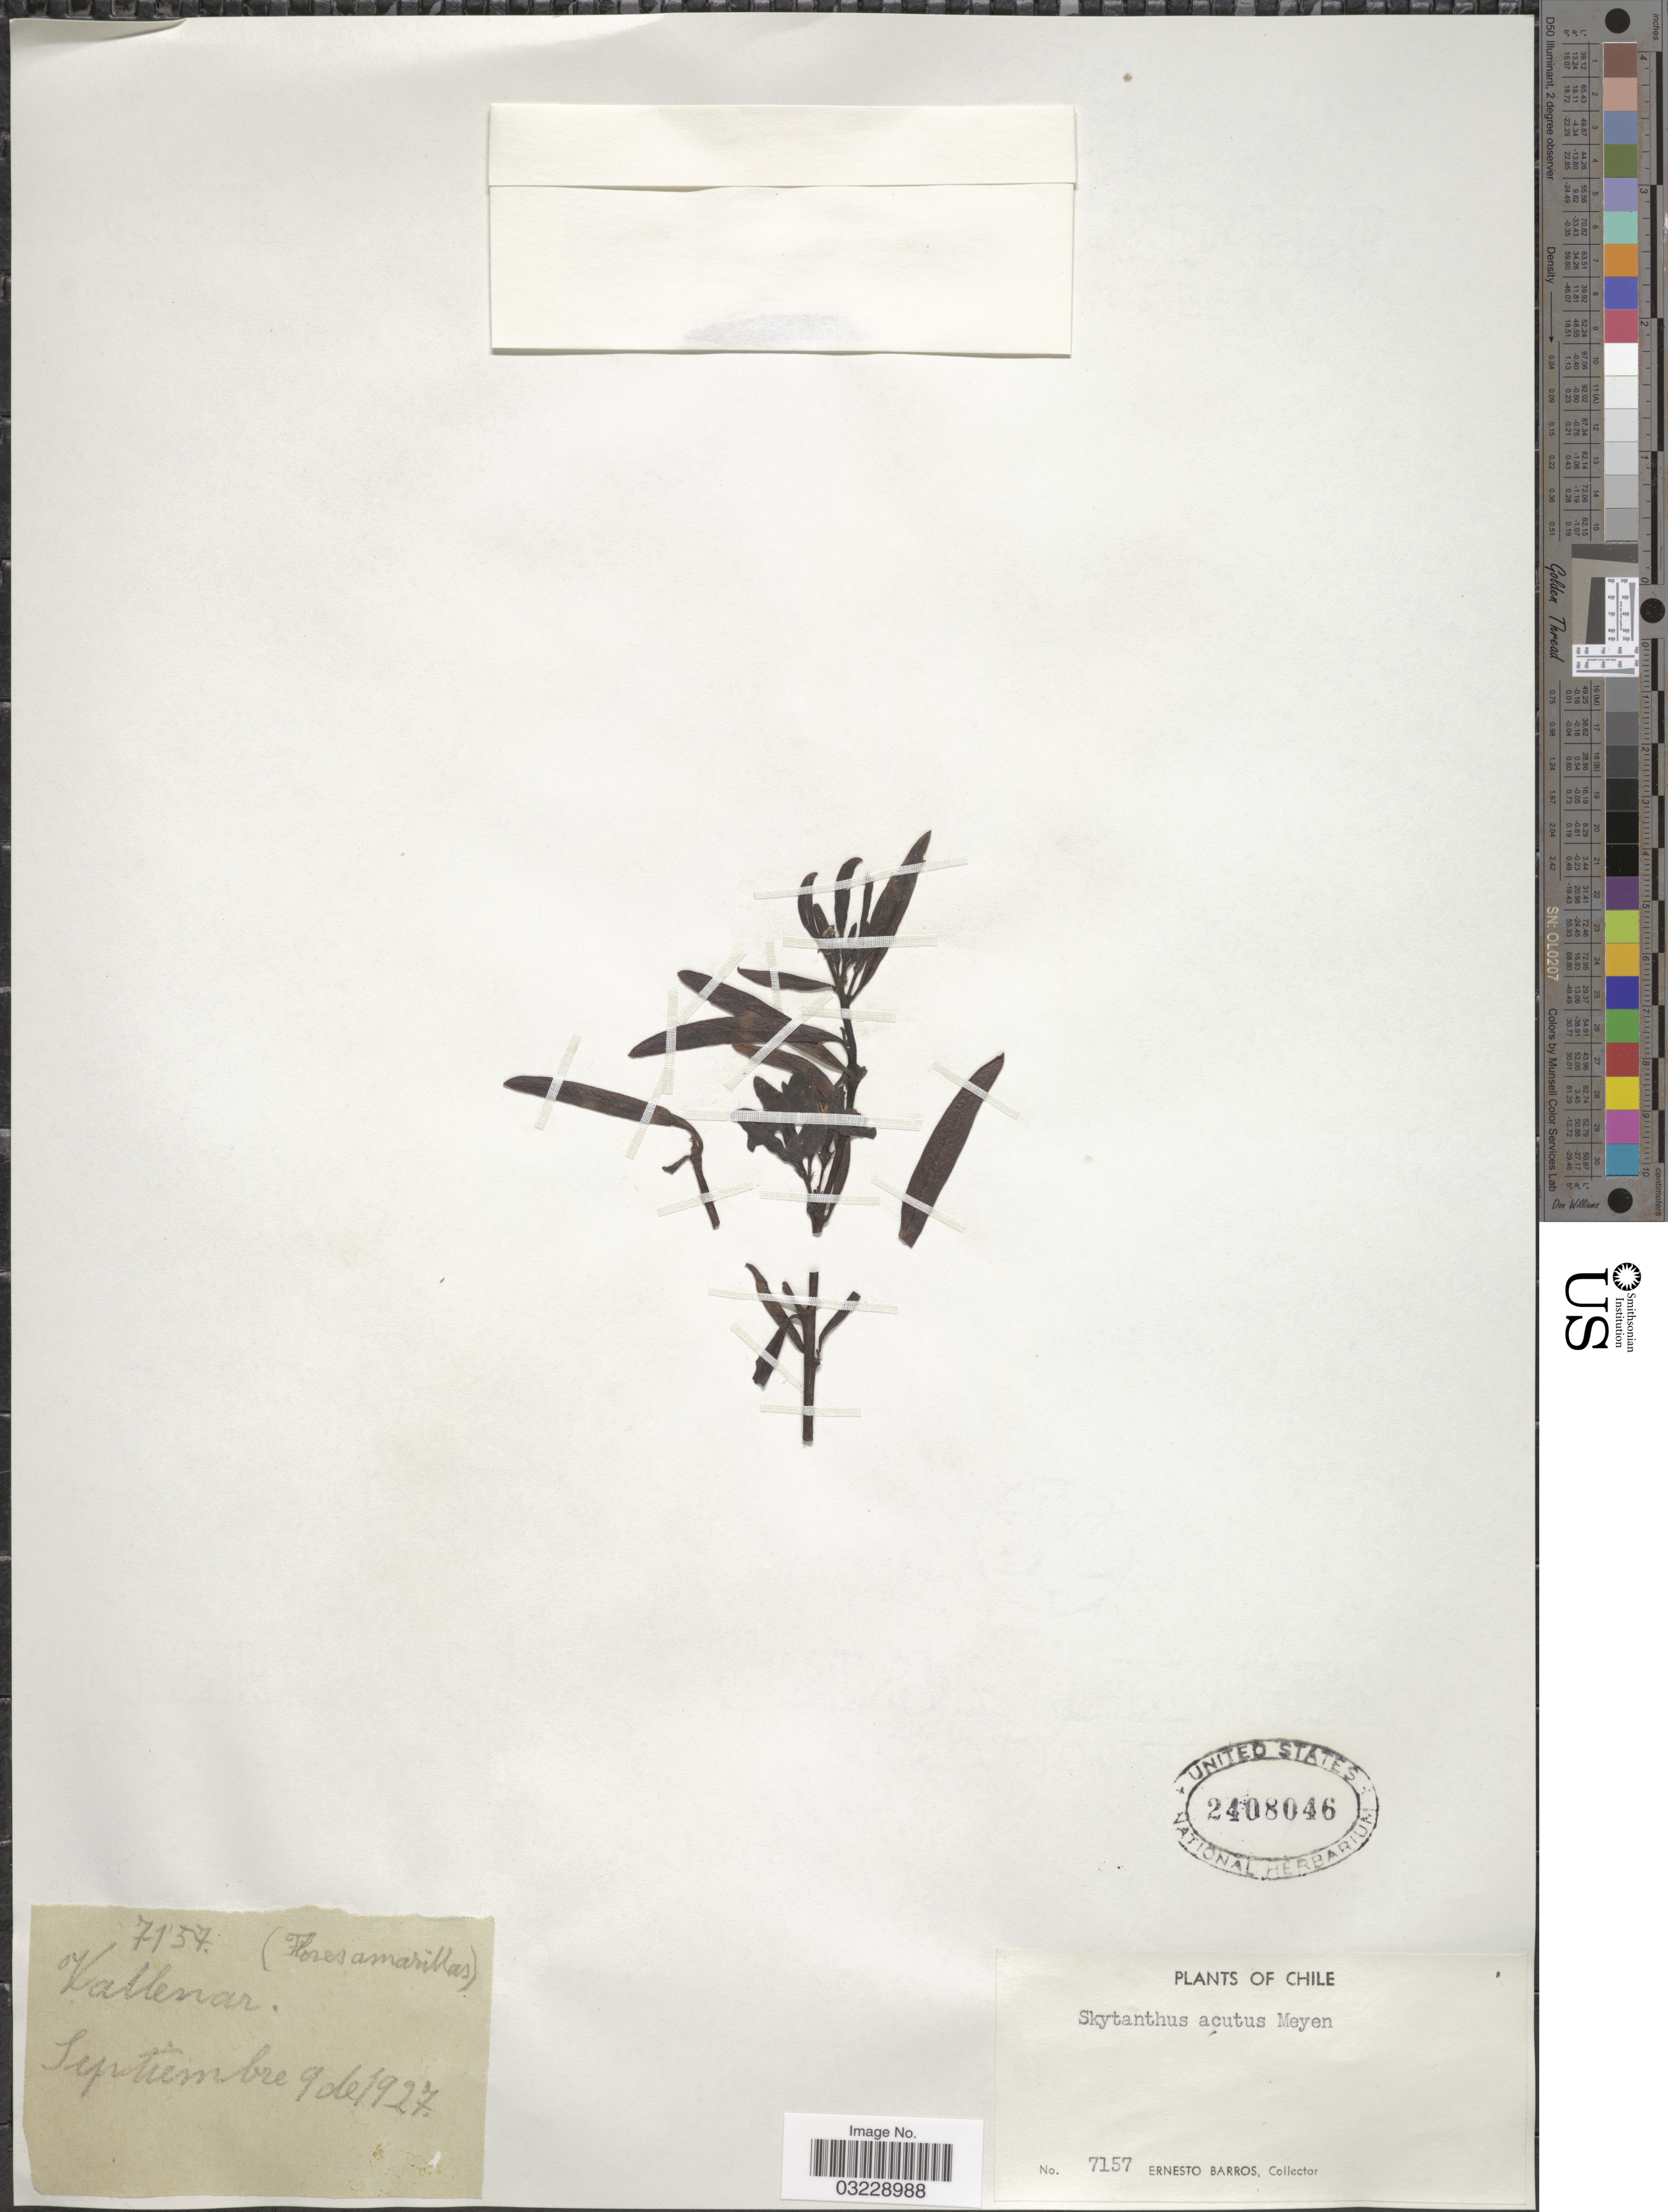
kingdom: Plantae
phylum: Tracheophyta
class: Magnoliopsida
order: Gentianales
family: Apocynaceae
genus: Skytanthus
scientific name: Skytanthus acutus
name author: Meyen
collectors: E. Barros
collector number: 7157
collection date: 1927-09-09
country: Chile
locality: Vallenar.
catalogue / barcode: US 2408046